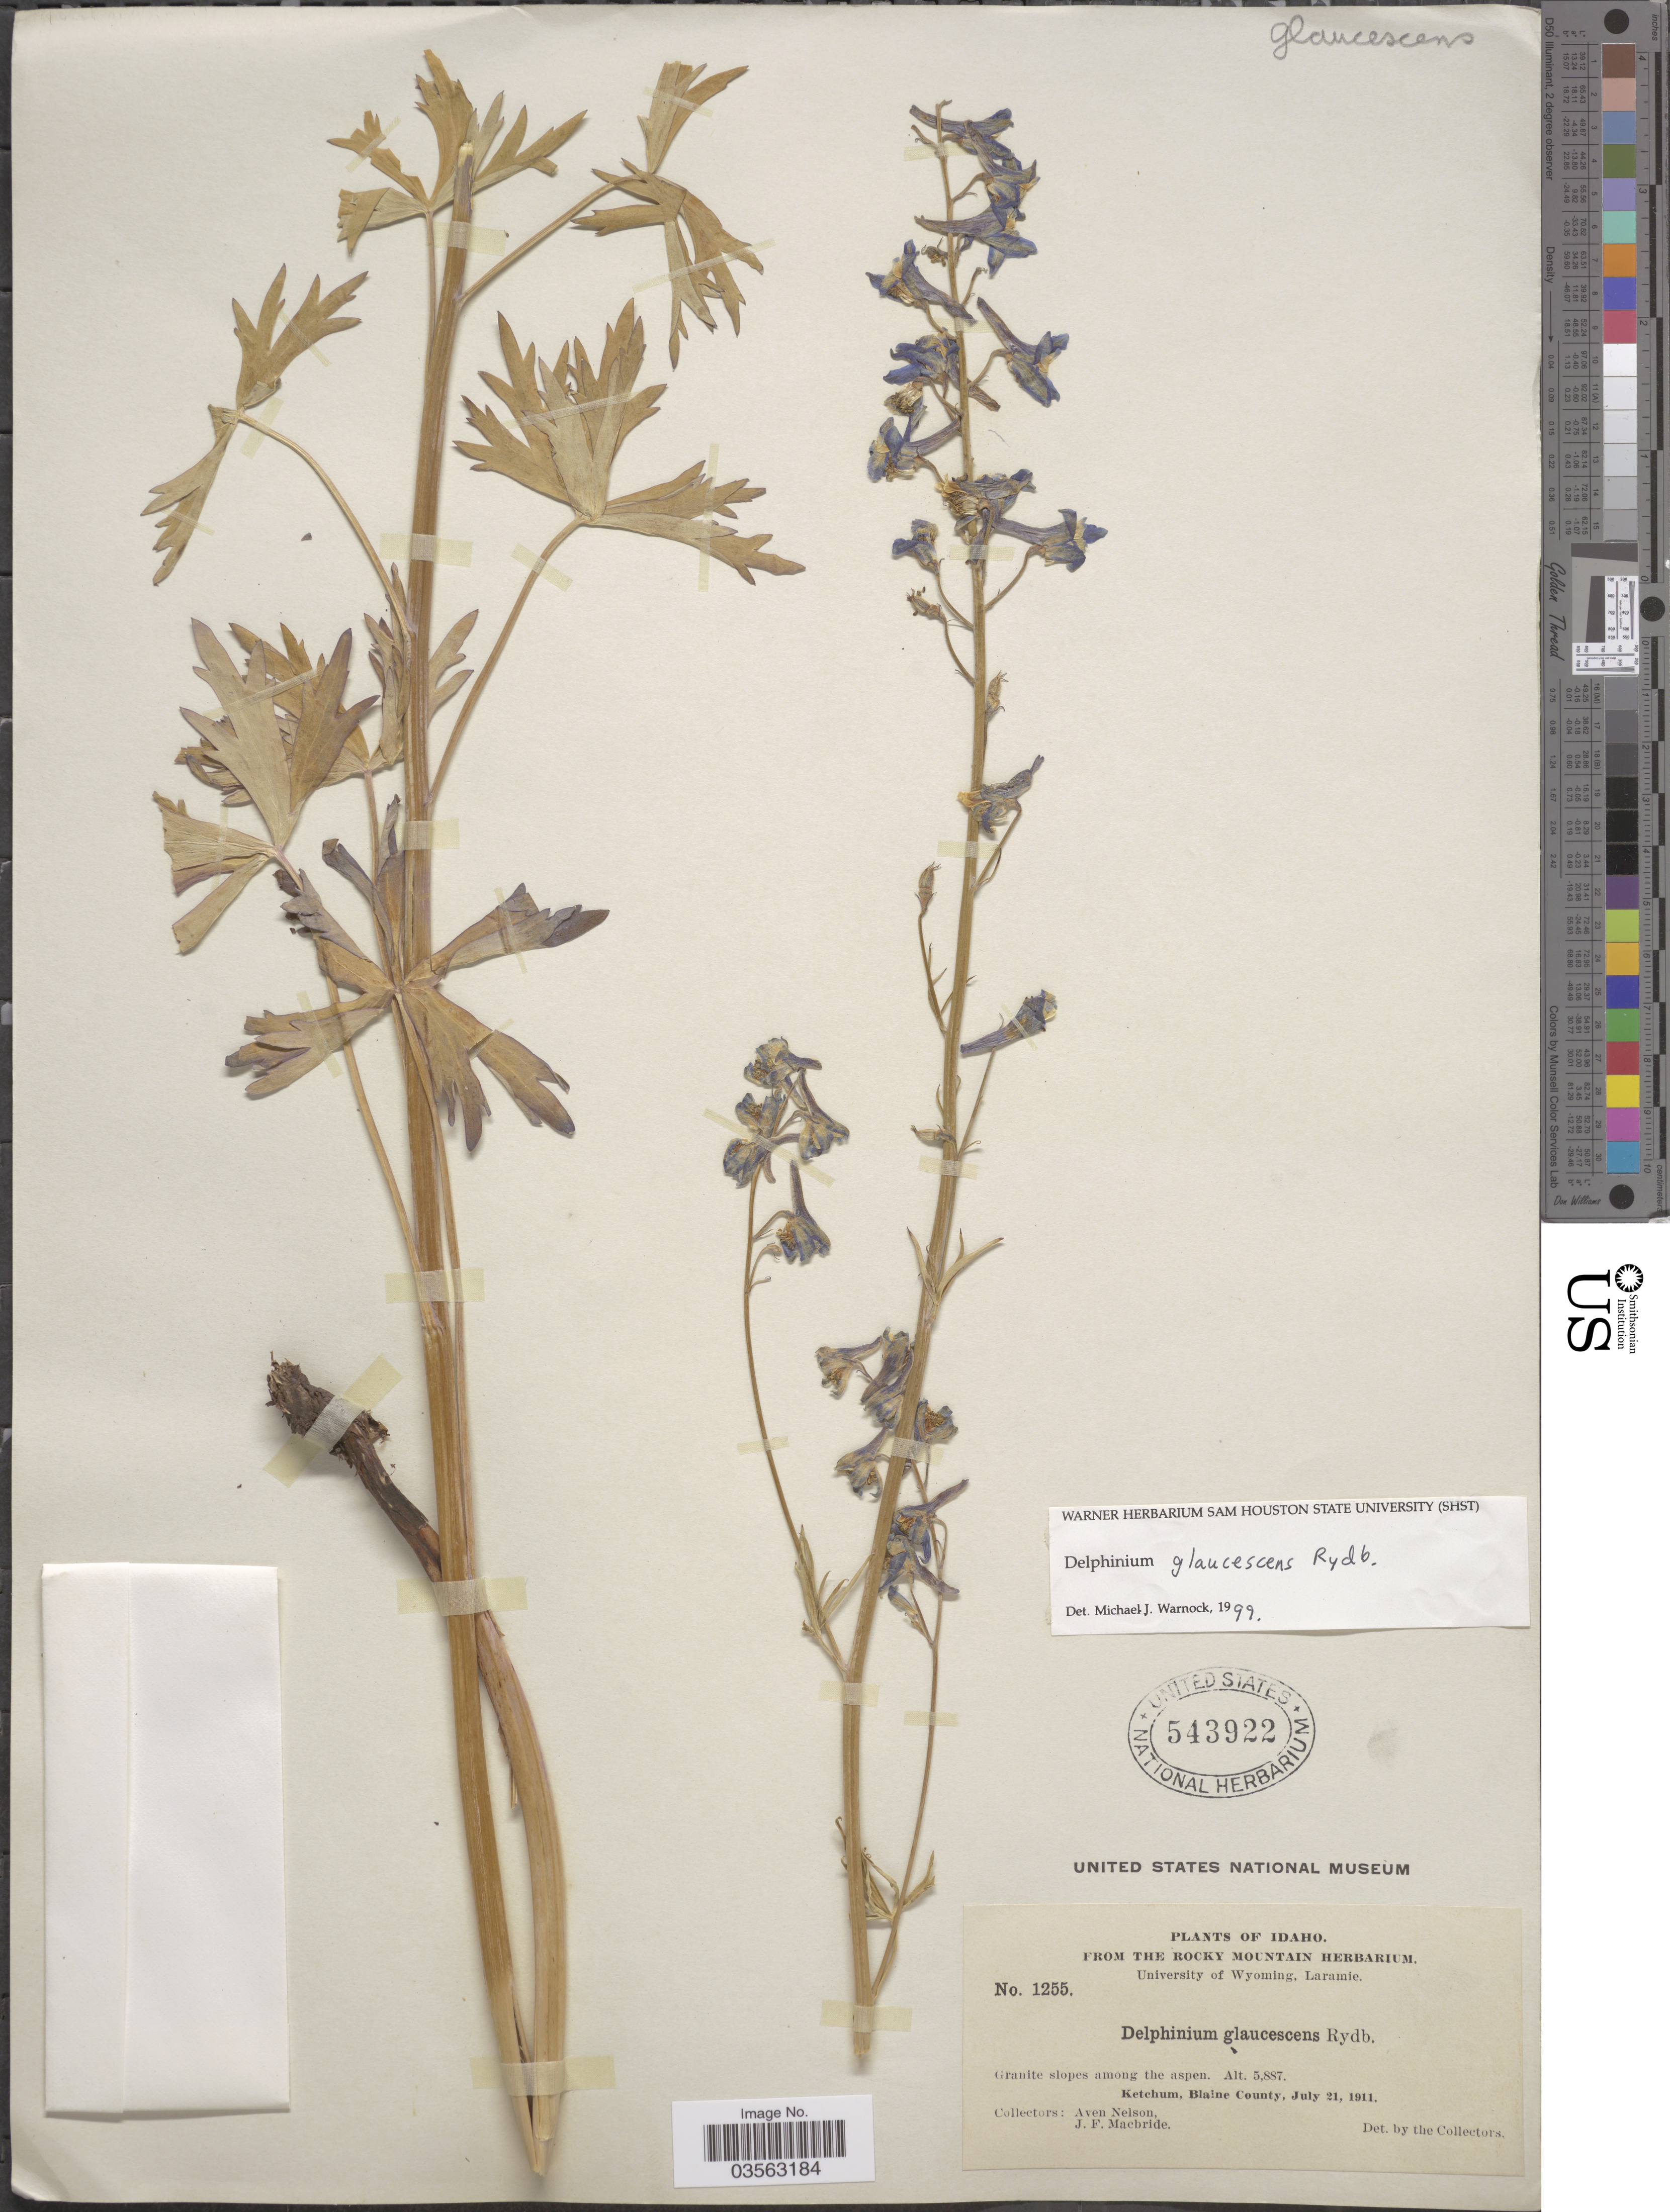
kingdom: Plantae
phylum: Tracheophyta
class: Magnoliopsida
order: Ranunculales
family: Ranunculaceae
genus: Delphinium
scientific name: Delphinium glaucescens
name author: Rydb.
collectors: A. Nelson & J. F. Macbride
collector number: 1255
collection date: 1911-07-21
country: United States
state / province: Idaho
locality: Ketchum, Blaine County.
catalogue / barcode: US 543922